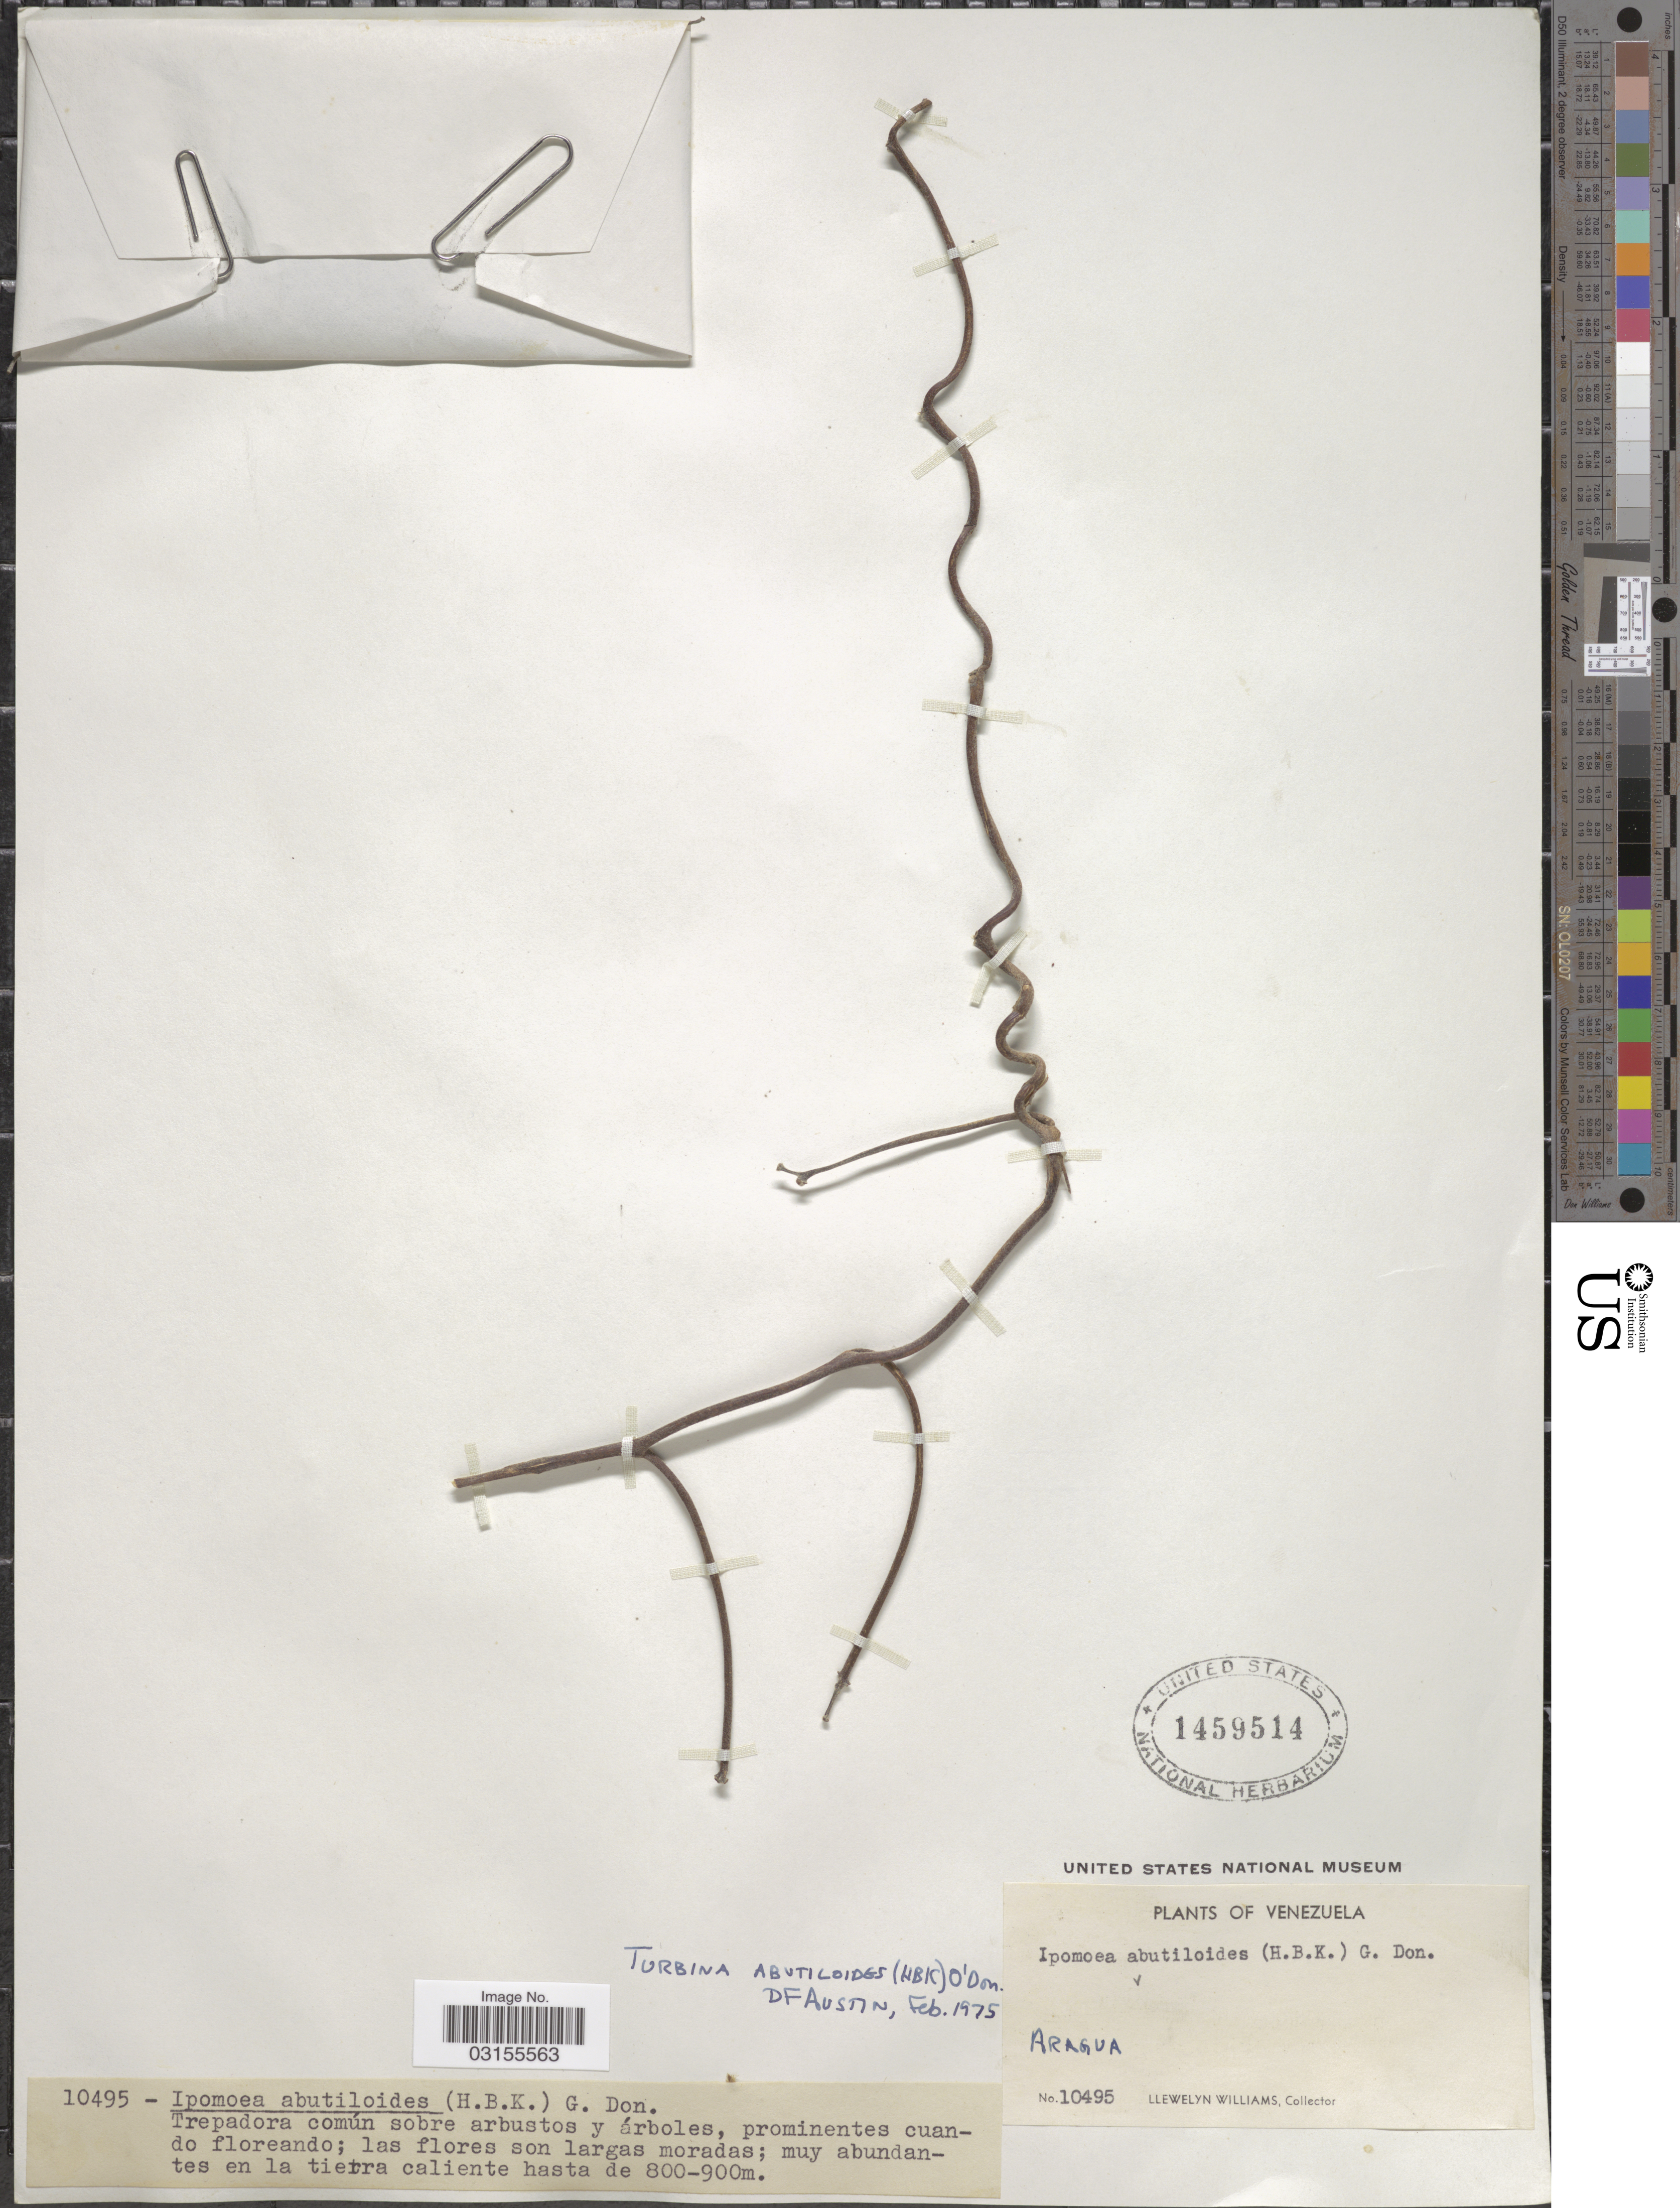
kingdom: Plantae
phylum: Tracheophyta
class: Magnoliopsida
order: Solanales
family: Convolvulaceae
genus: Turbina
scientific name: Turbina abutiloides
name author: (Kunth) O'Donell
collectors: Ll. Williams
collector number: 10495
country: Venezuela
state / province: Aragua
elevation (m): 800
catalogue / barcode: US 1459514